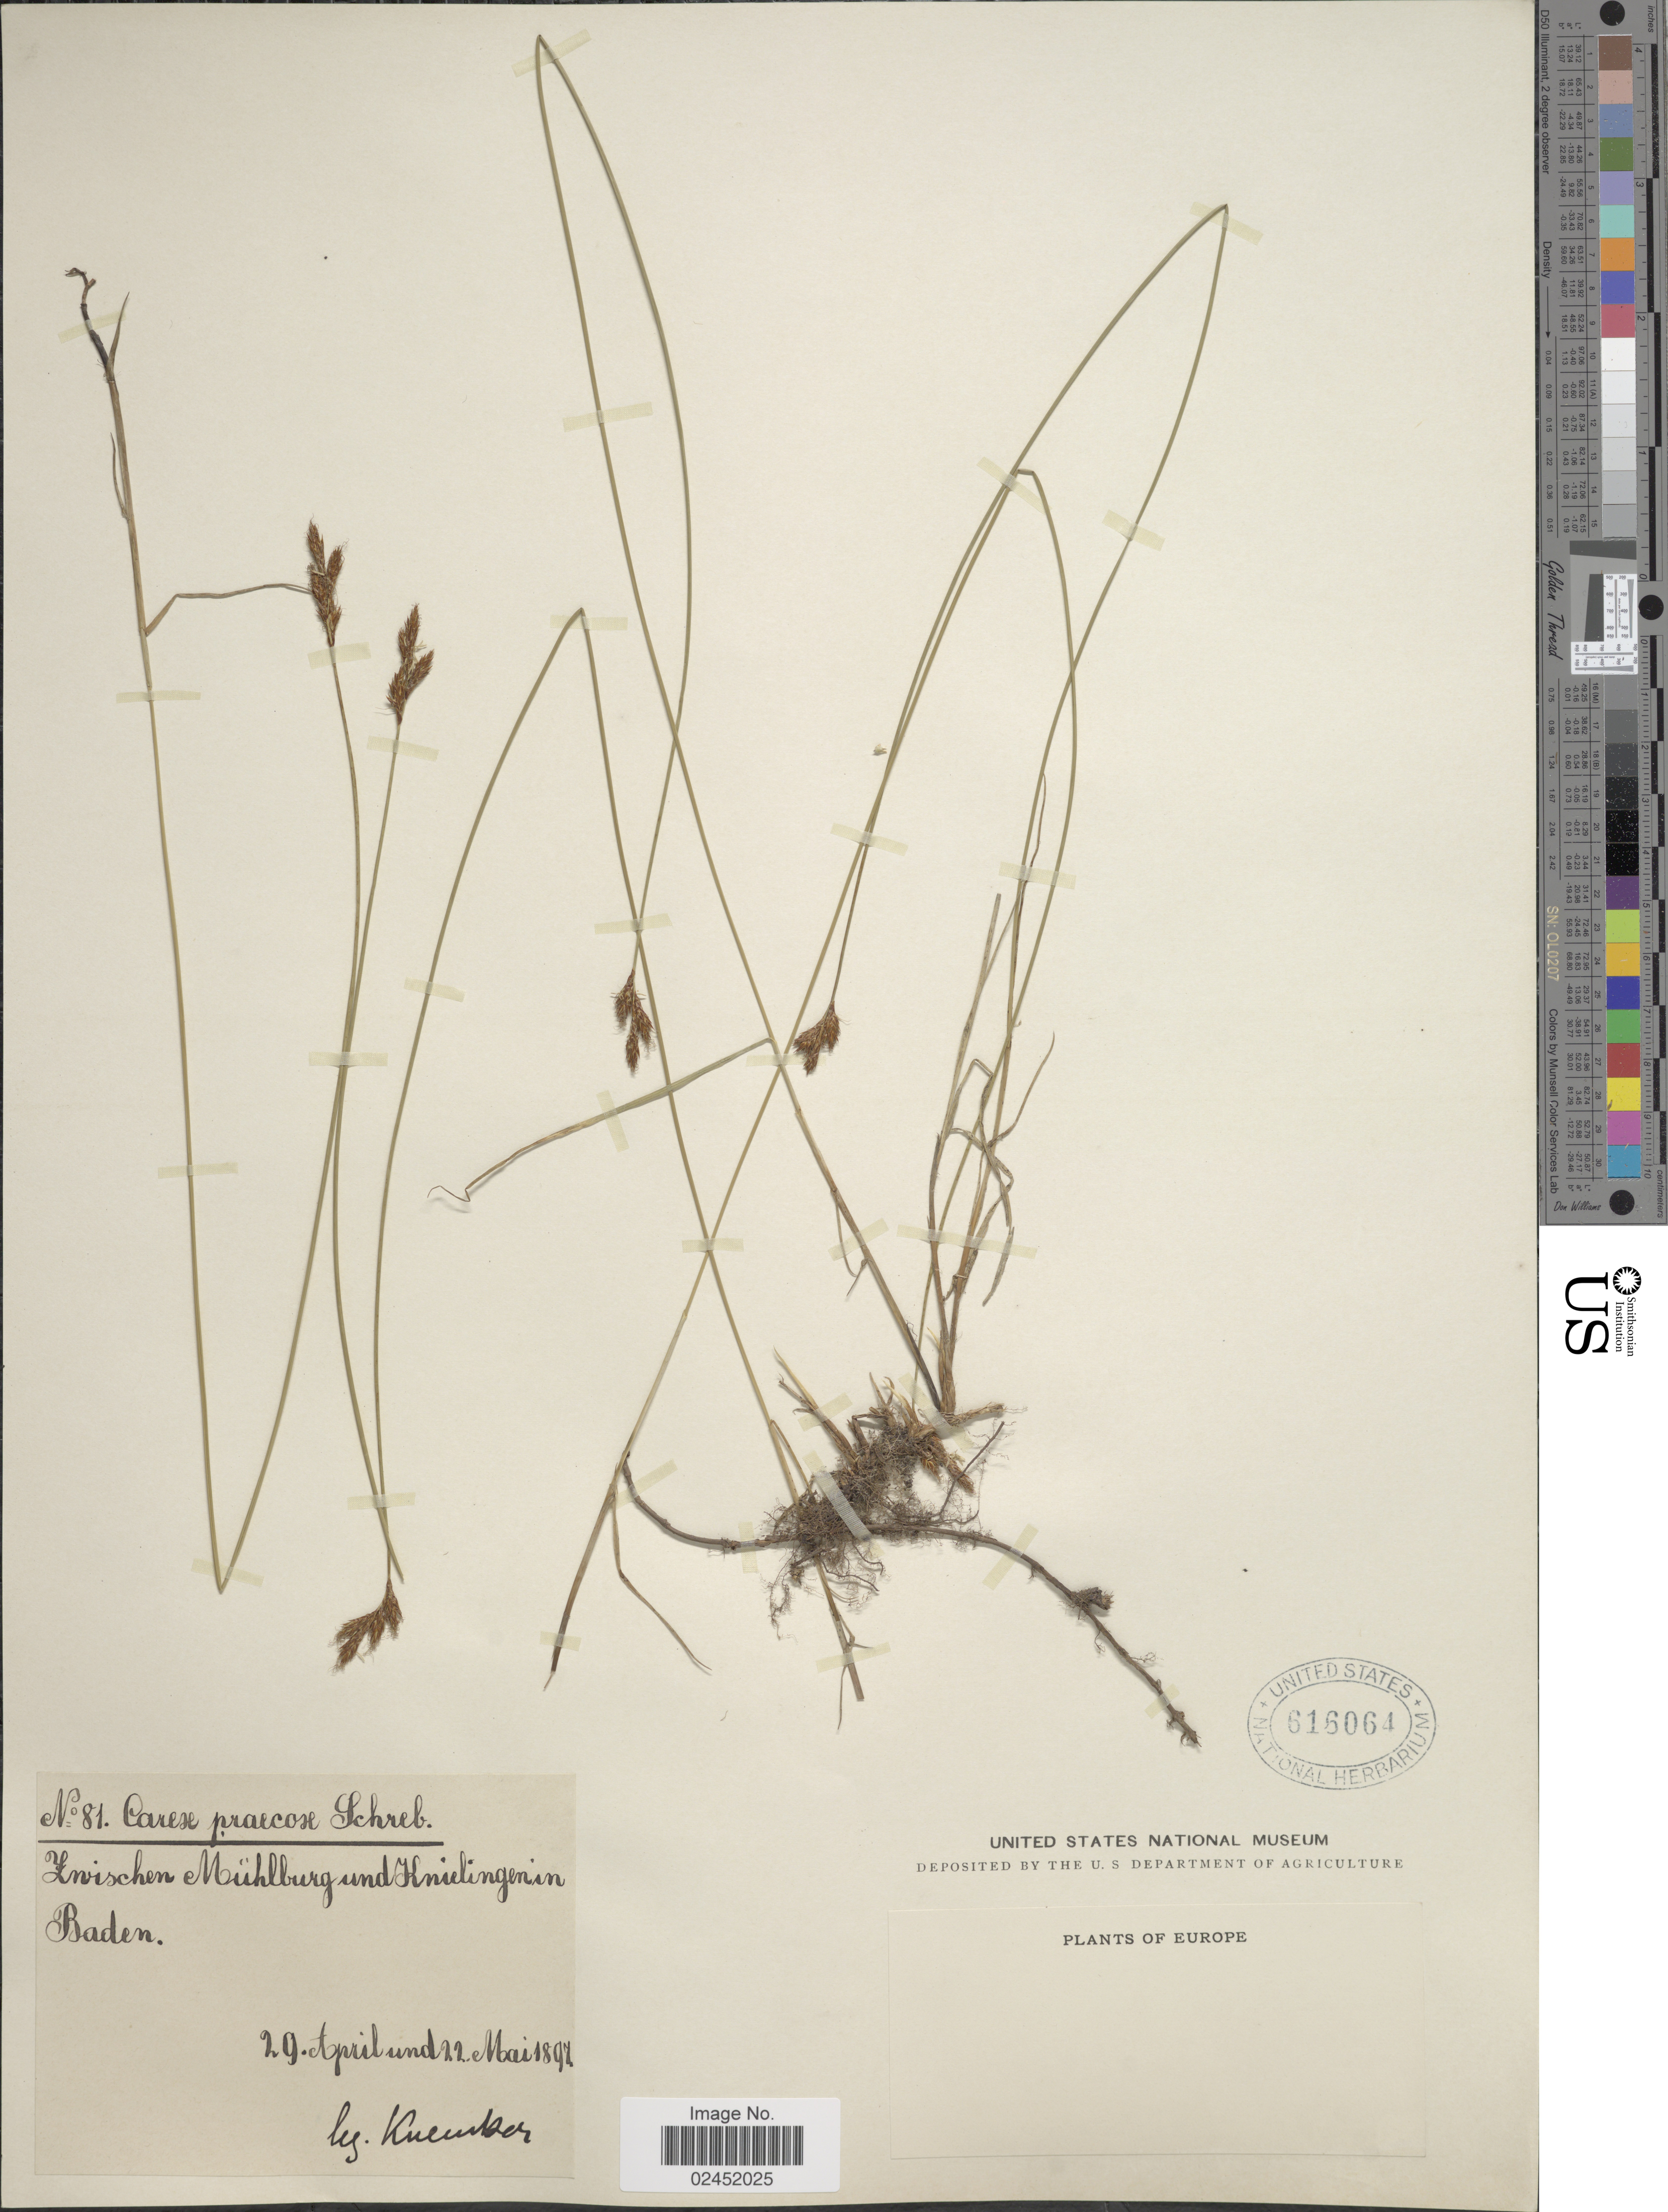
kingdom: Plantae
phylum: Tracheophyta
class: Liliopsida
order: Poales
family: Cyperaceae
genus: Carex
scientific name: Carex praecox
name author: Schreb.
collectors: Kneucker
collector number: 81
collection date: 1897-04-29/1897-05-22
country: Germany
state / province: Baden-Württemberg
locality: Zwischen Mühlburg und Knielingen in Baden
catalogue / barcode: US 616064